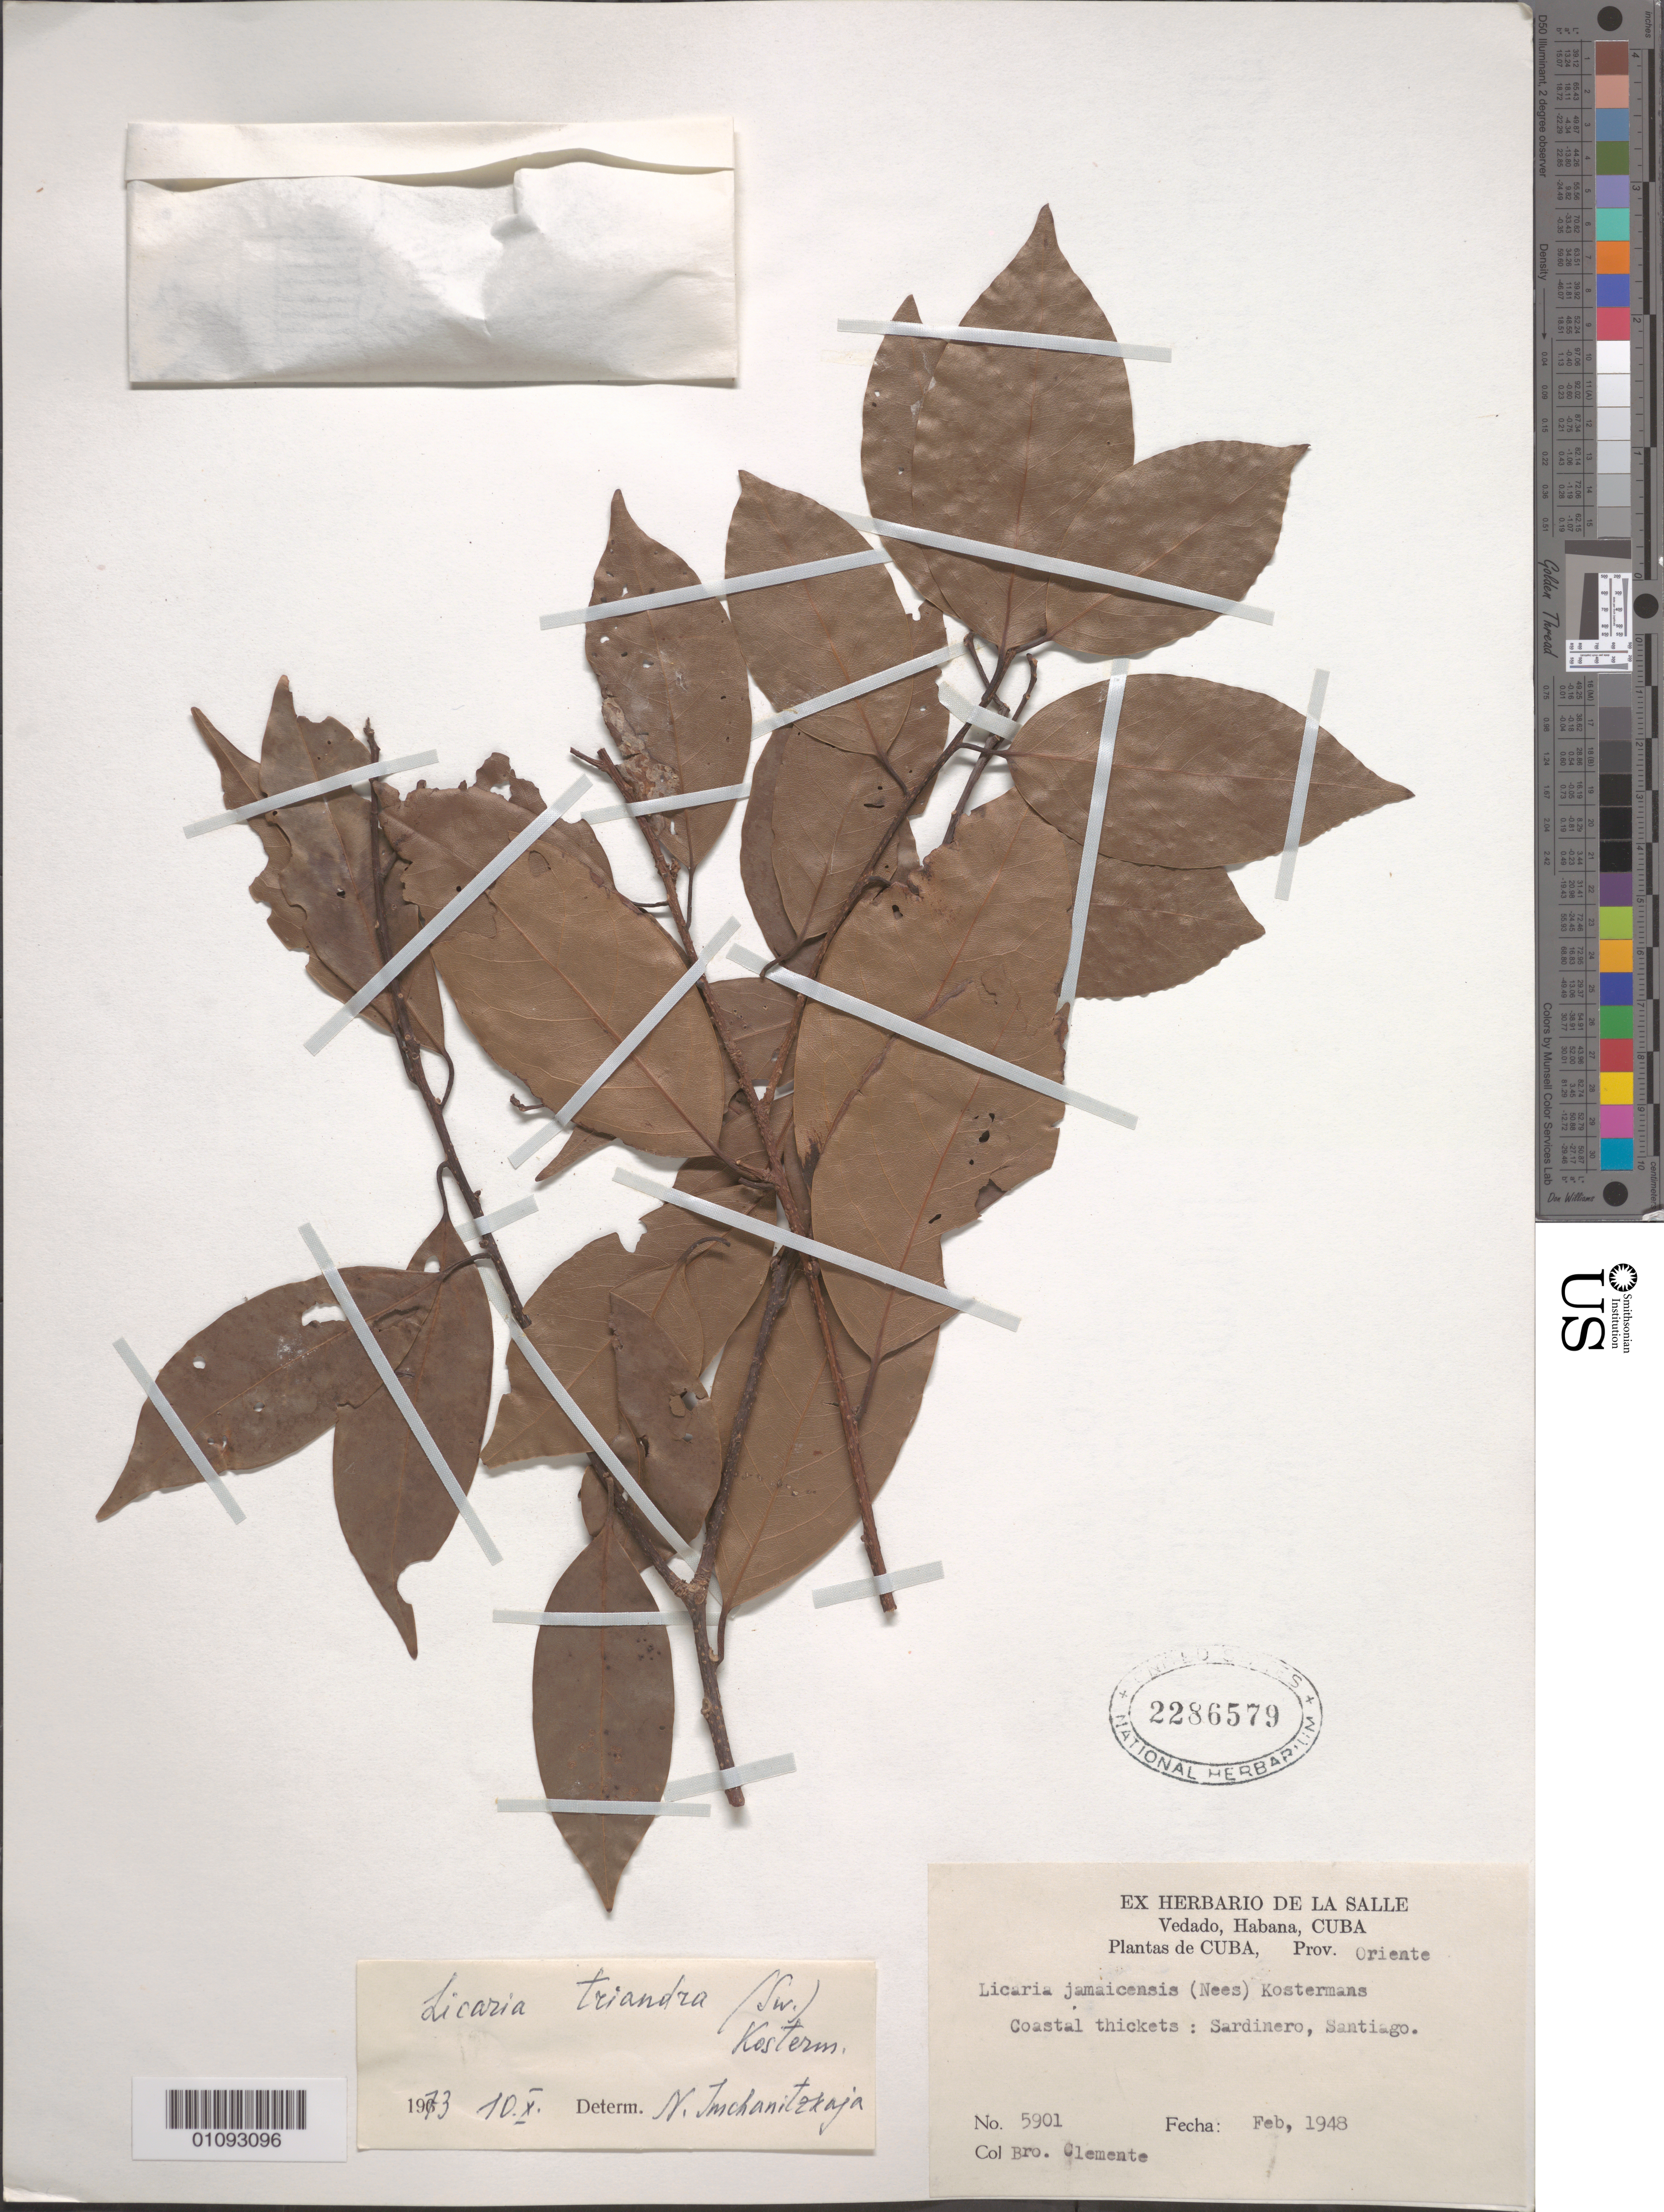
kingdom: Plantae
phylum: Tracheophyta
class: Magnoliopsida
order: Laurales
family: Lauraceae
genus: Licaria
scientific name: Licaria triandra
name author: (Sw.) Kosterm.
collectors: Bro. Clemente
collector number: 5901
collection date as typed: Feb 1943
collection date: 1943-02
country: Cuba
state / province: La Habana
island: Cuba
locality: Velado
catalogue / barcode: US 2286579